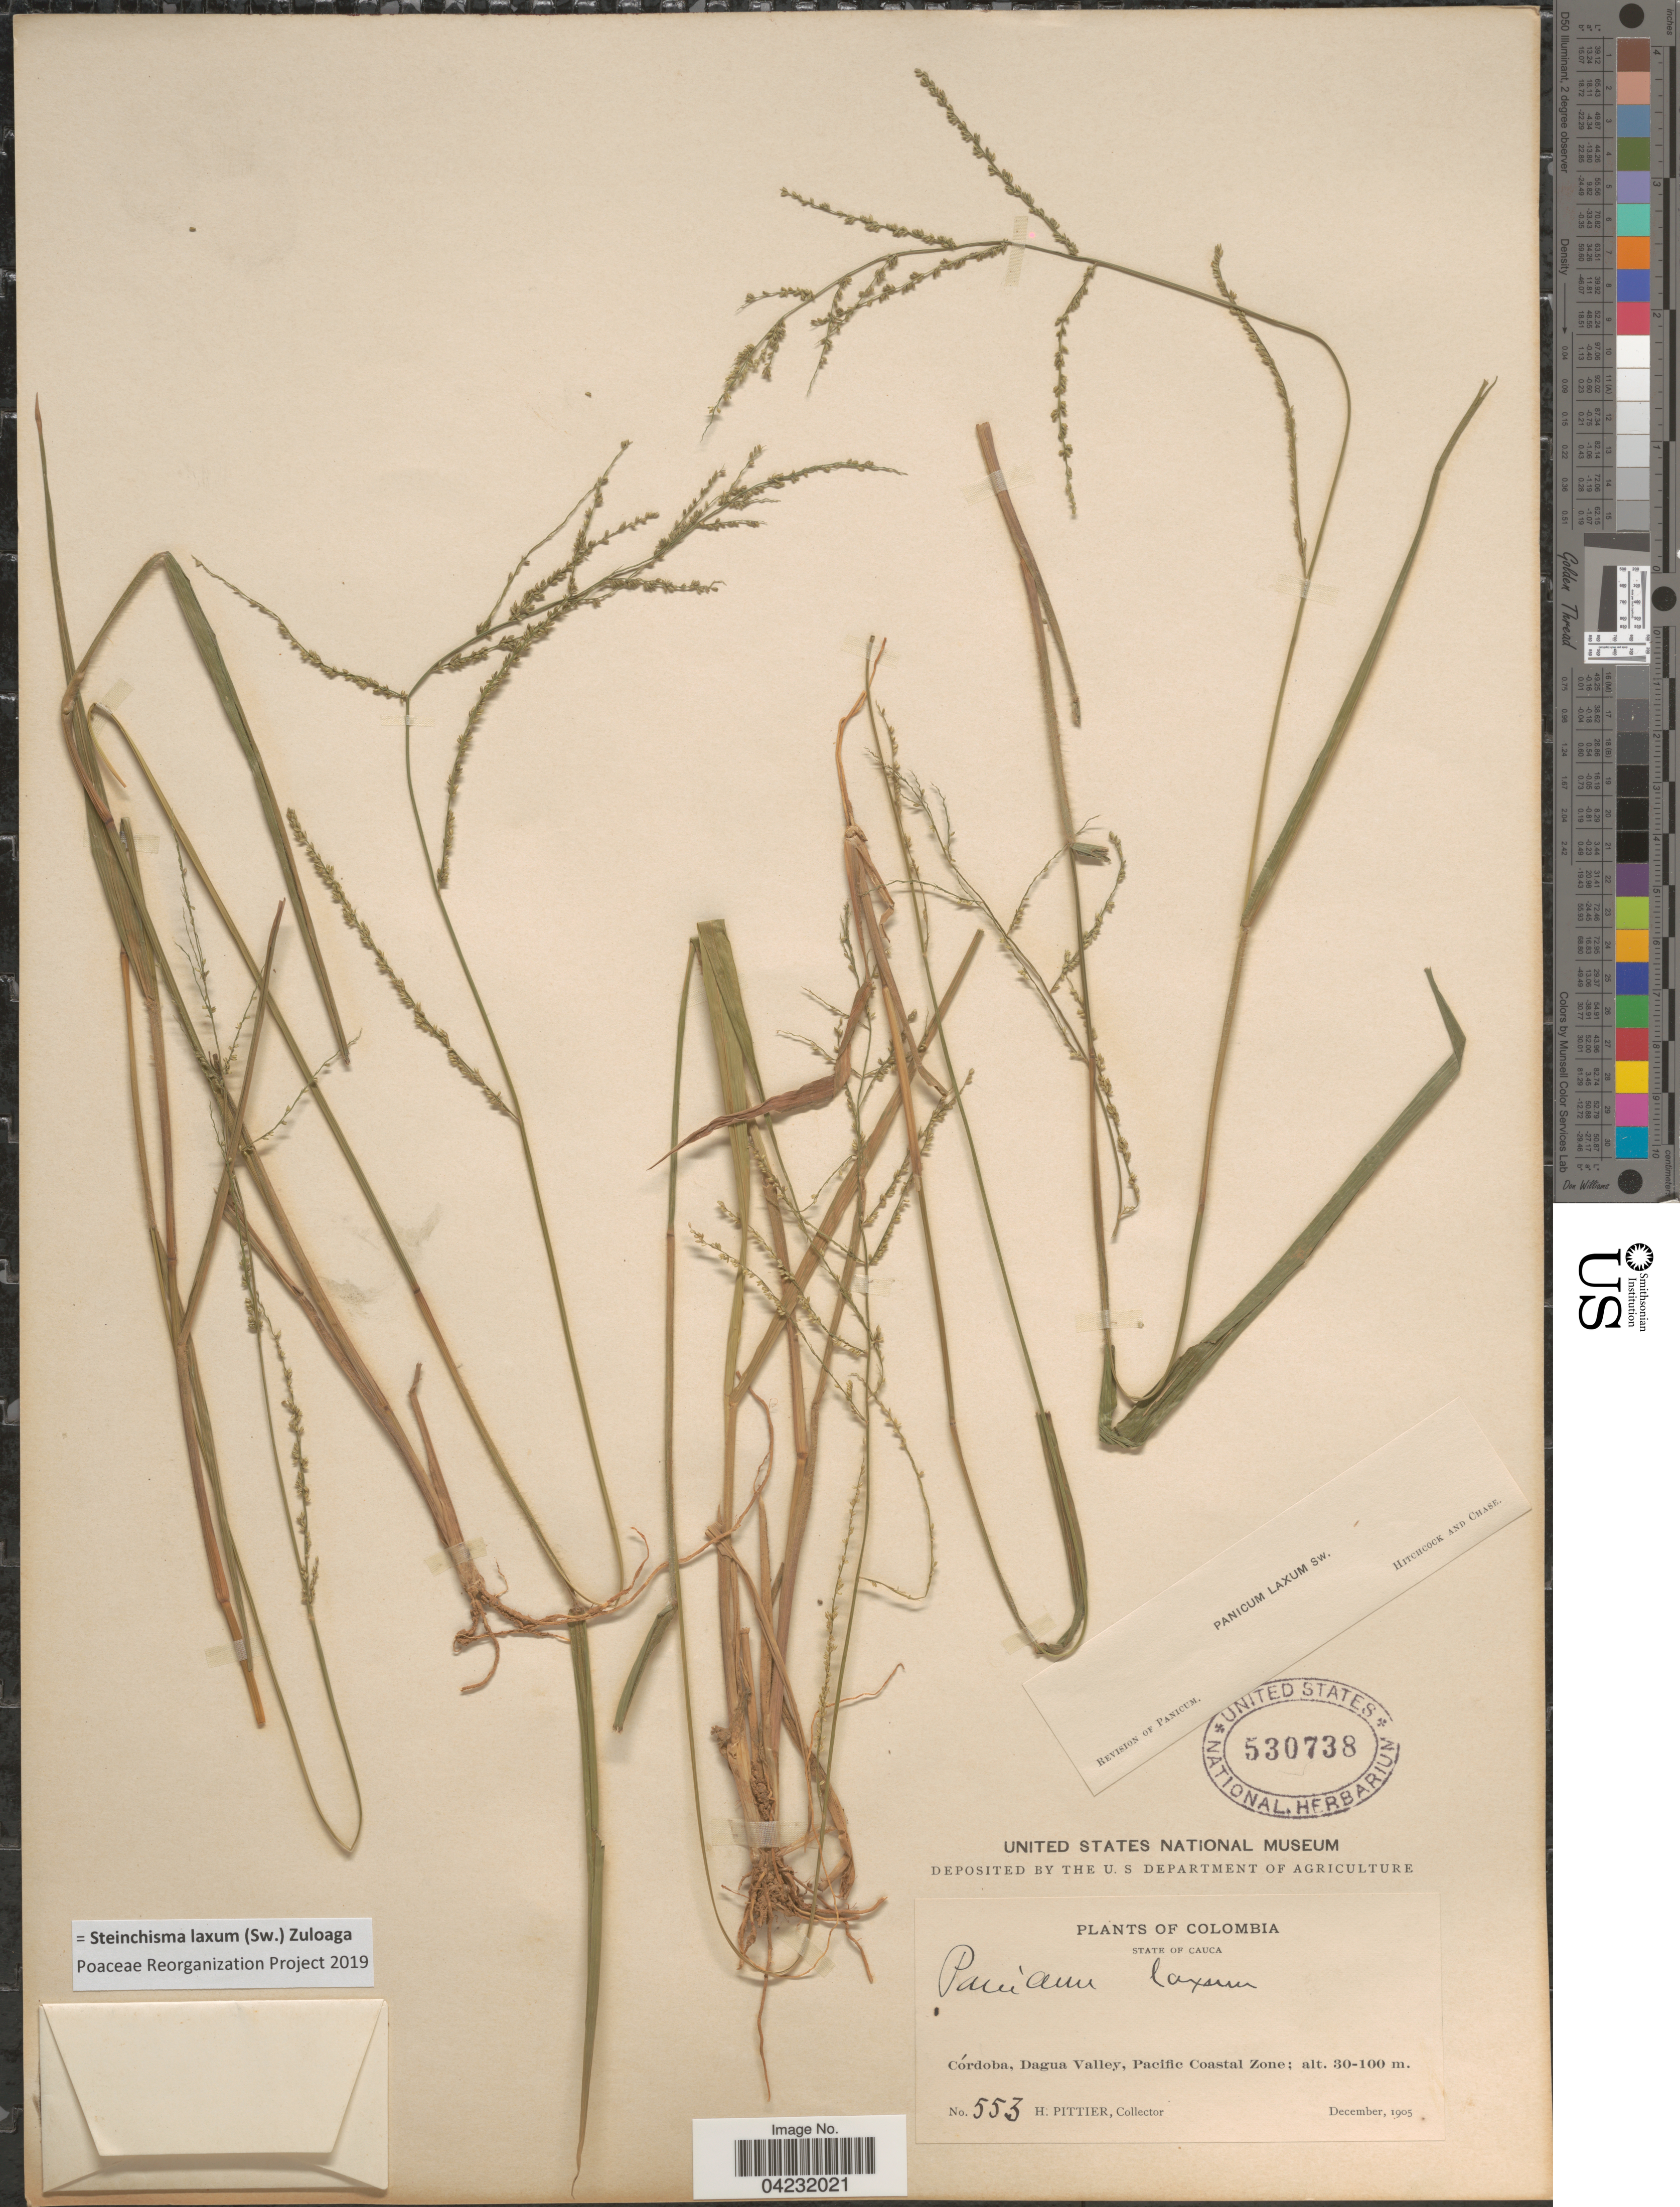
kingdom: Plantae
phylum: Tracheophyta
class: Liliopsida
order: Poales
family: Poaceae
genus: Steinchisma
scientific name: Steinchisma laxum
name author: (Sw.) Zuloaga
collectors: H. F. Pittier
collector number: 553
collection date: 1905-12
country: Colombia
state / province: Cauca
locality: Córdoba, Dagua Valley, Pacific Coastal Zone.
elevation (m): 30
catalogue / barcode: US 530738